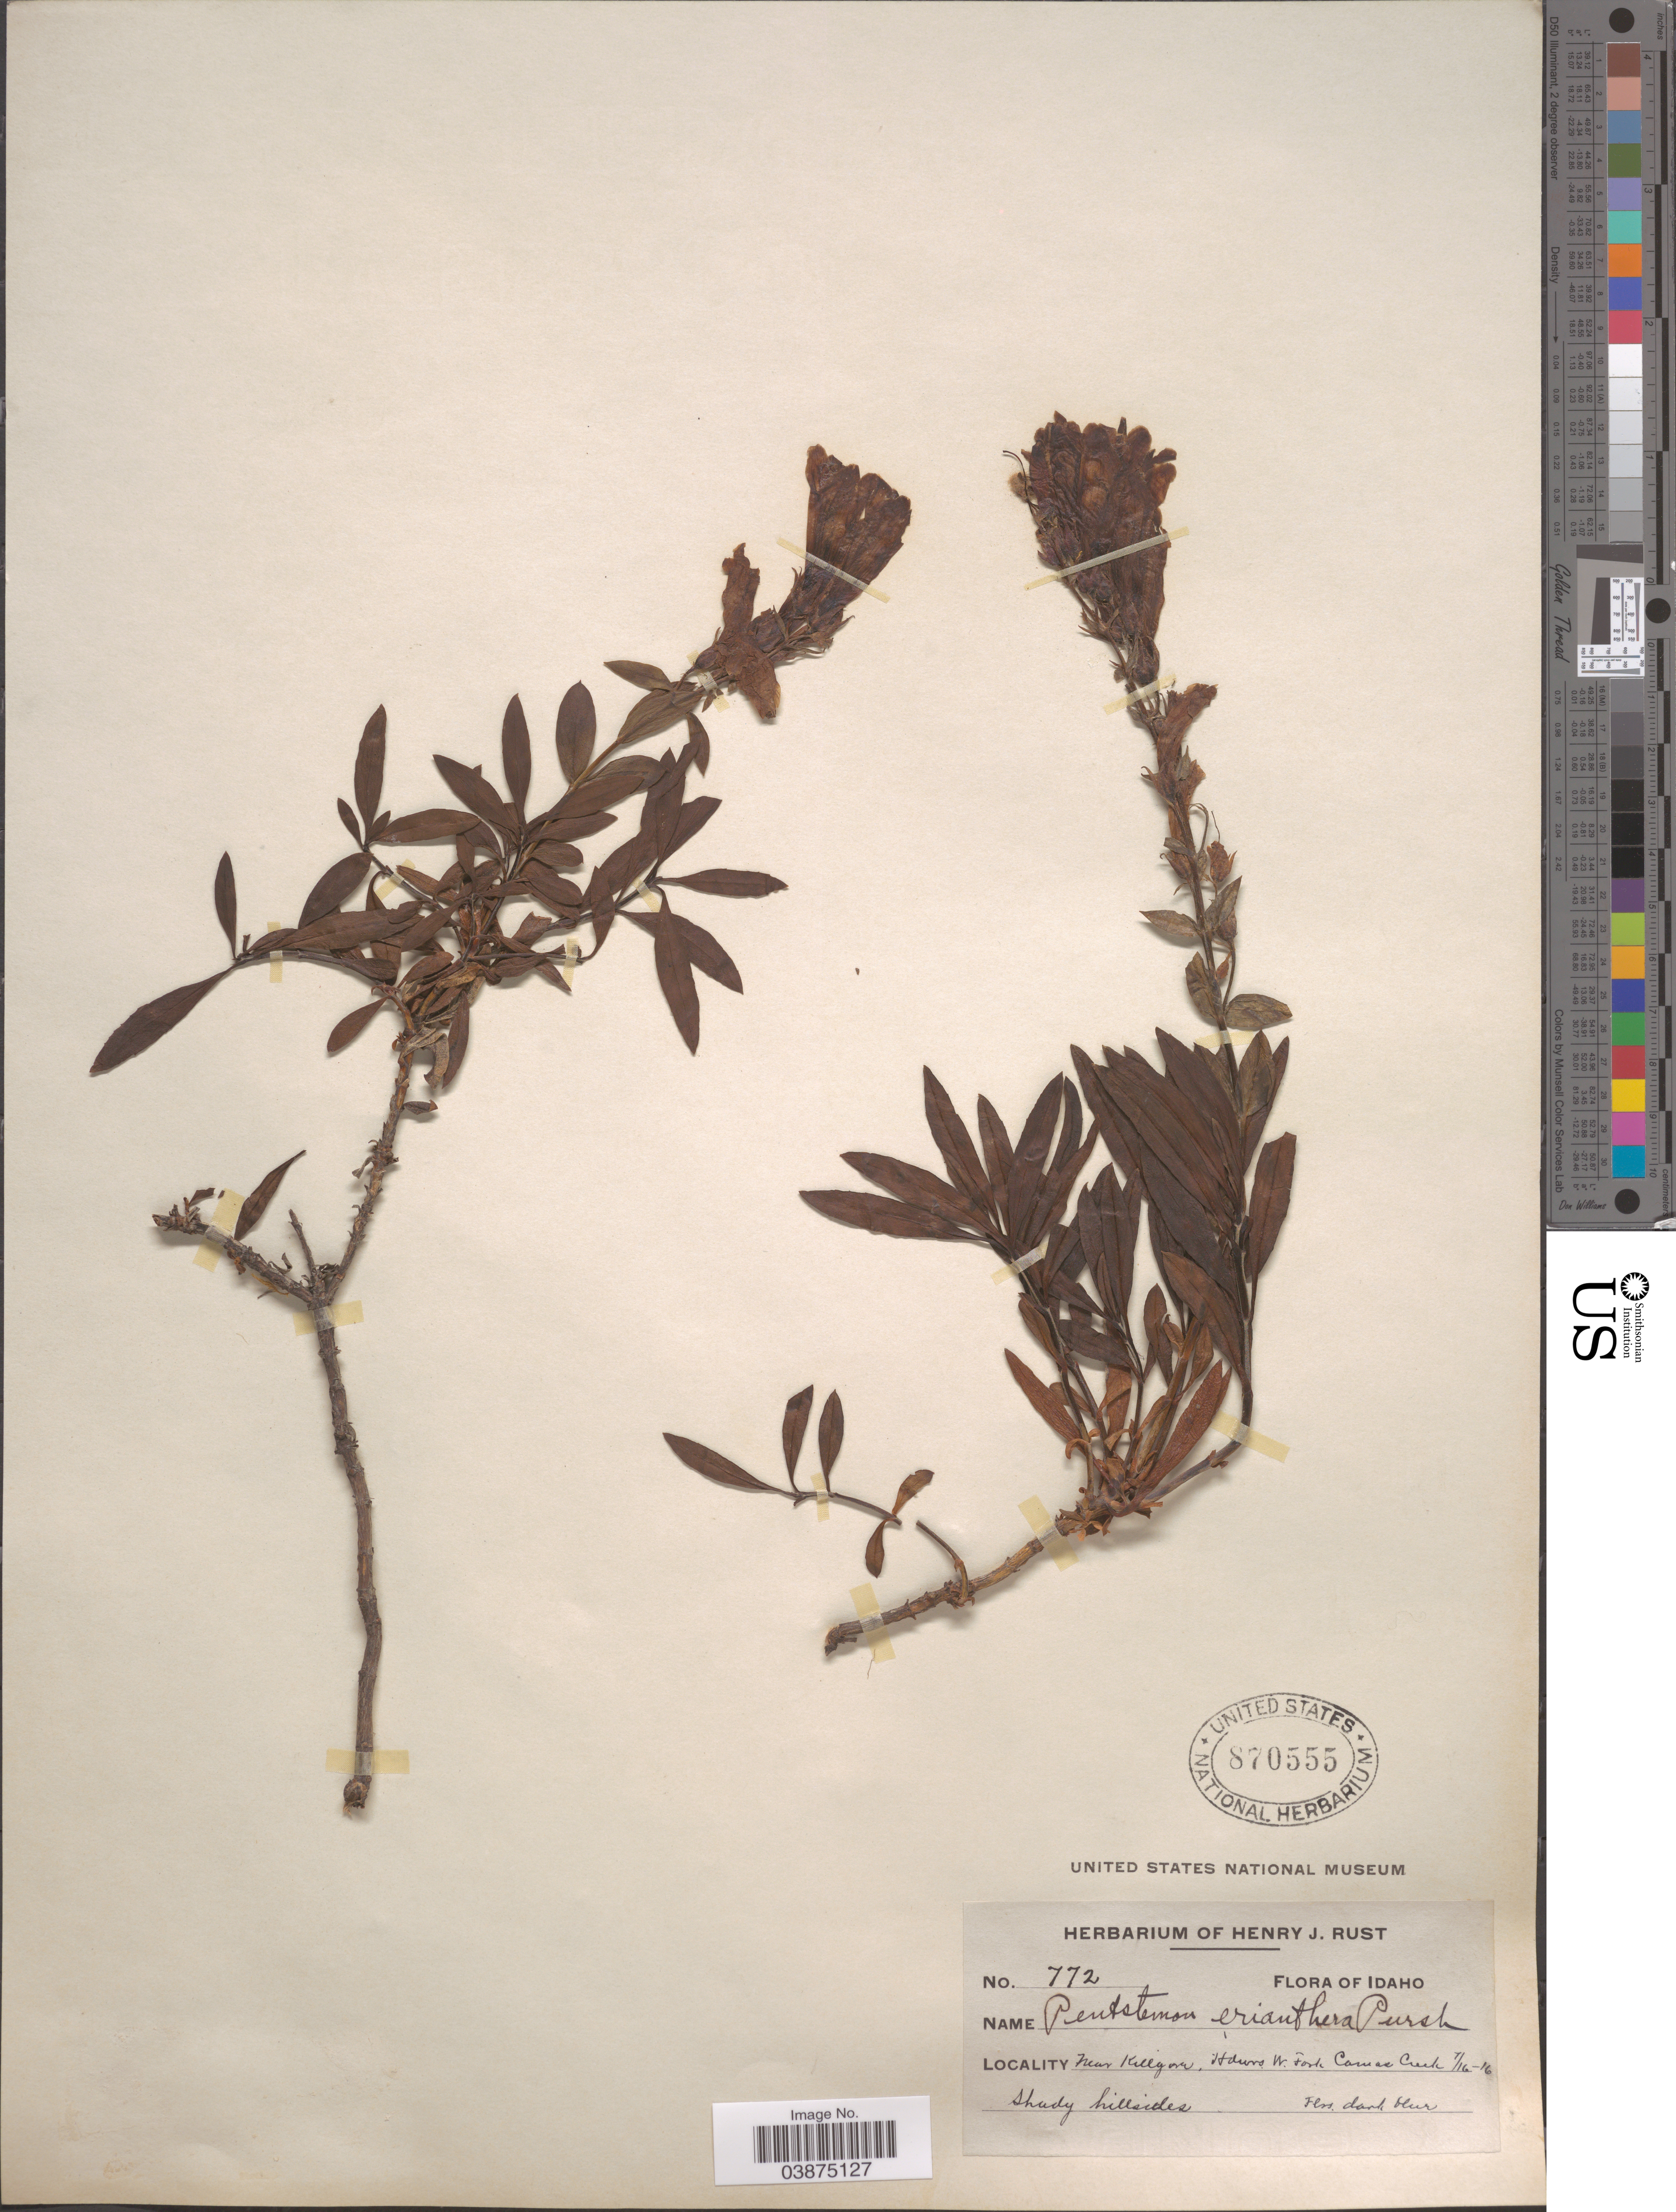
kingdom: Plantae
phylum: Tracheophyta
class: Magnoliopsida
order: Lamiales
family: Plantaginaceae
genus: Penstemon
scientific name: Penstemon fruticosus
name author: (Pursh) Greene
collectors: ex herb. Henry J. Rust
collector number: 772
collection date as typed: Transcribed d/m/y: 16/7/16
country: United States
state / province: Idaho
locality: Near Killgore, Hduro W. Fork Camas Creek.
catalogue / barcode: US 870555